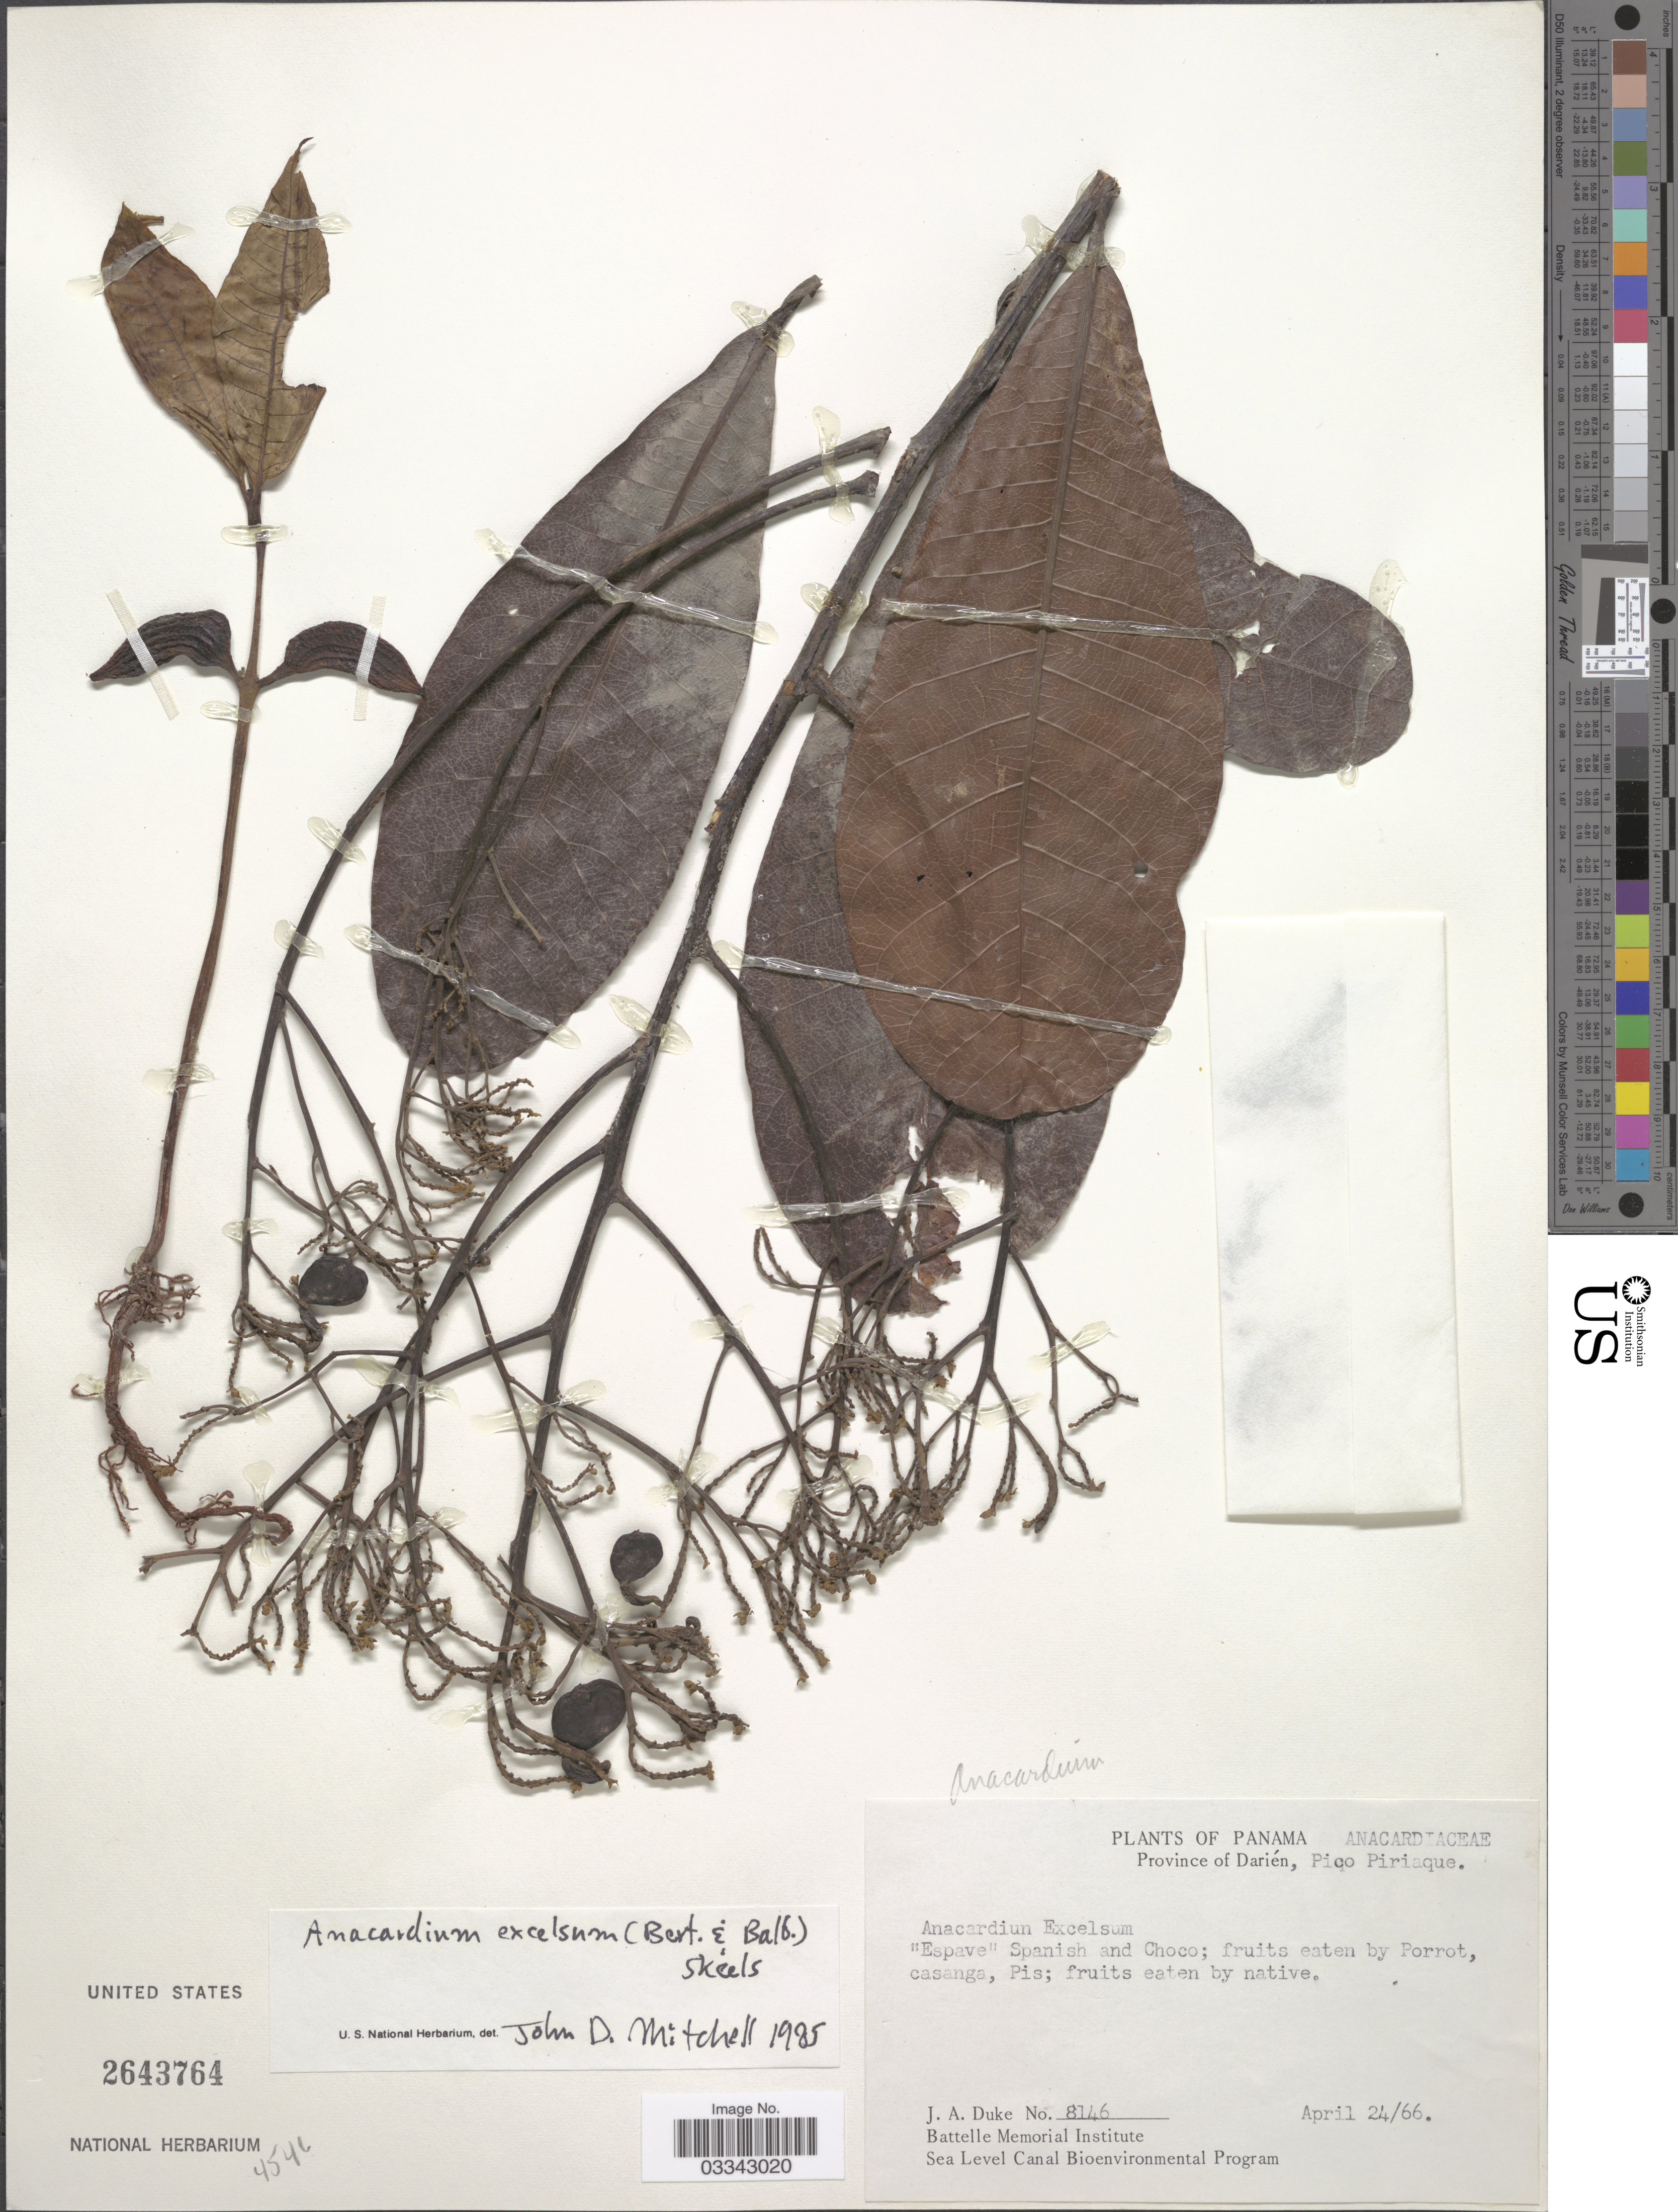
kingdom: Plantae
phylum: Tracheophyta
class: Magnoliopsida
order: Sapindales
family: Anacardiaceae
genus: Anacardium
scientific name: Anacardium excelsum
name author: (Kunth) Skeels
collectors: J. A. Duke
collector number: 8146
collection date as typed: Transcribed d/m/y: 24/4/66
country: Panama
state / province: Darién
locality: Piqo Piriaque. "Espave" Spanish and Choco.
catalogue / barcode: US 2643764